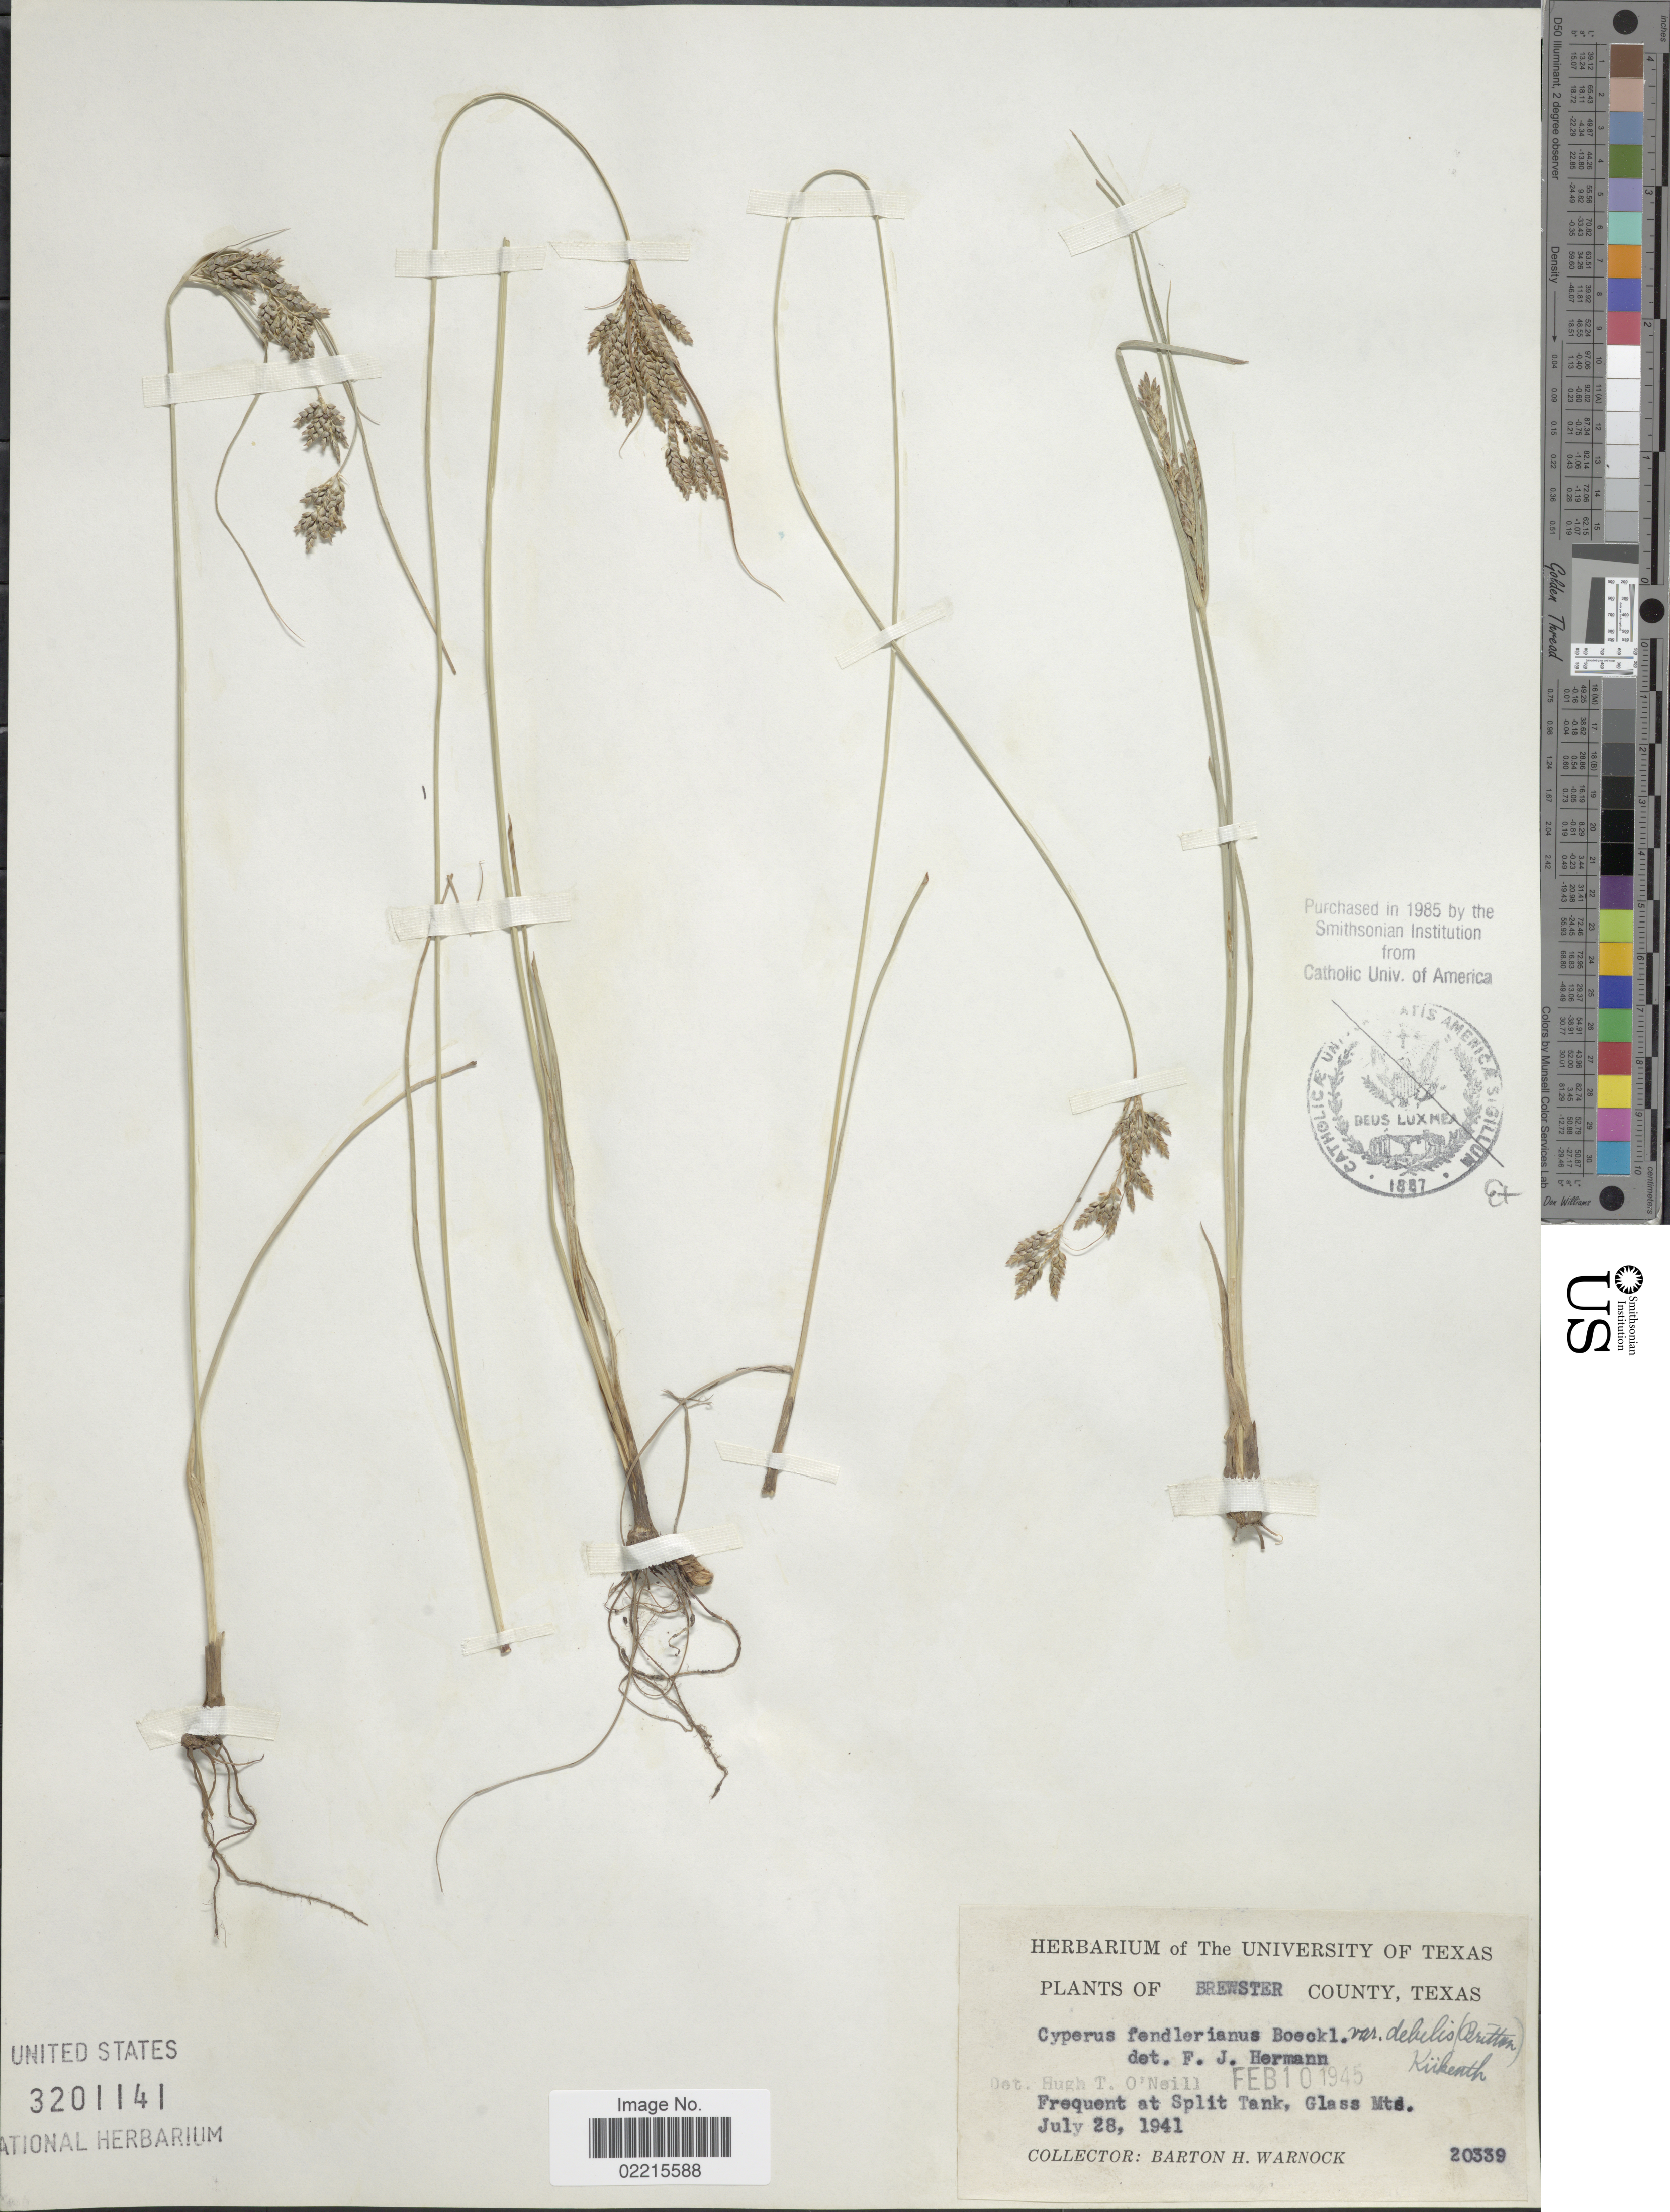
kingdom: Plantae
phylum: Tracheophyta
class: Liliopsida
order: Poales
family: Cyperaceae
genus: Cyperus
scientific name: Cyperus fendlerianus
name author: Boeckeler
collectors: B. H. Warnock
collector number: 20339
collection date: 1941-07-28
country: United States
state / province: Texas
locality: Brewster County, Frequent at Split Tank, Glass Mts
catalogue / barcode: US 3201141